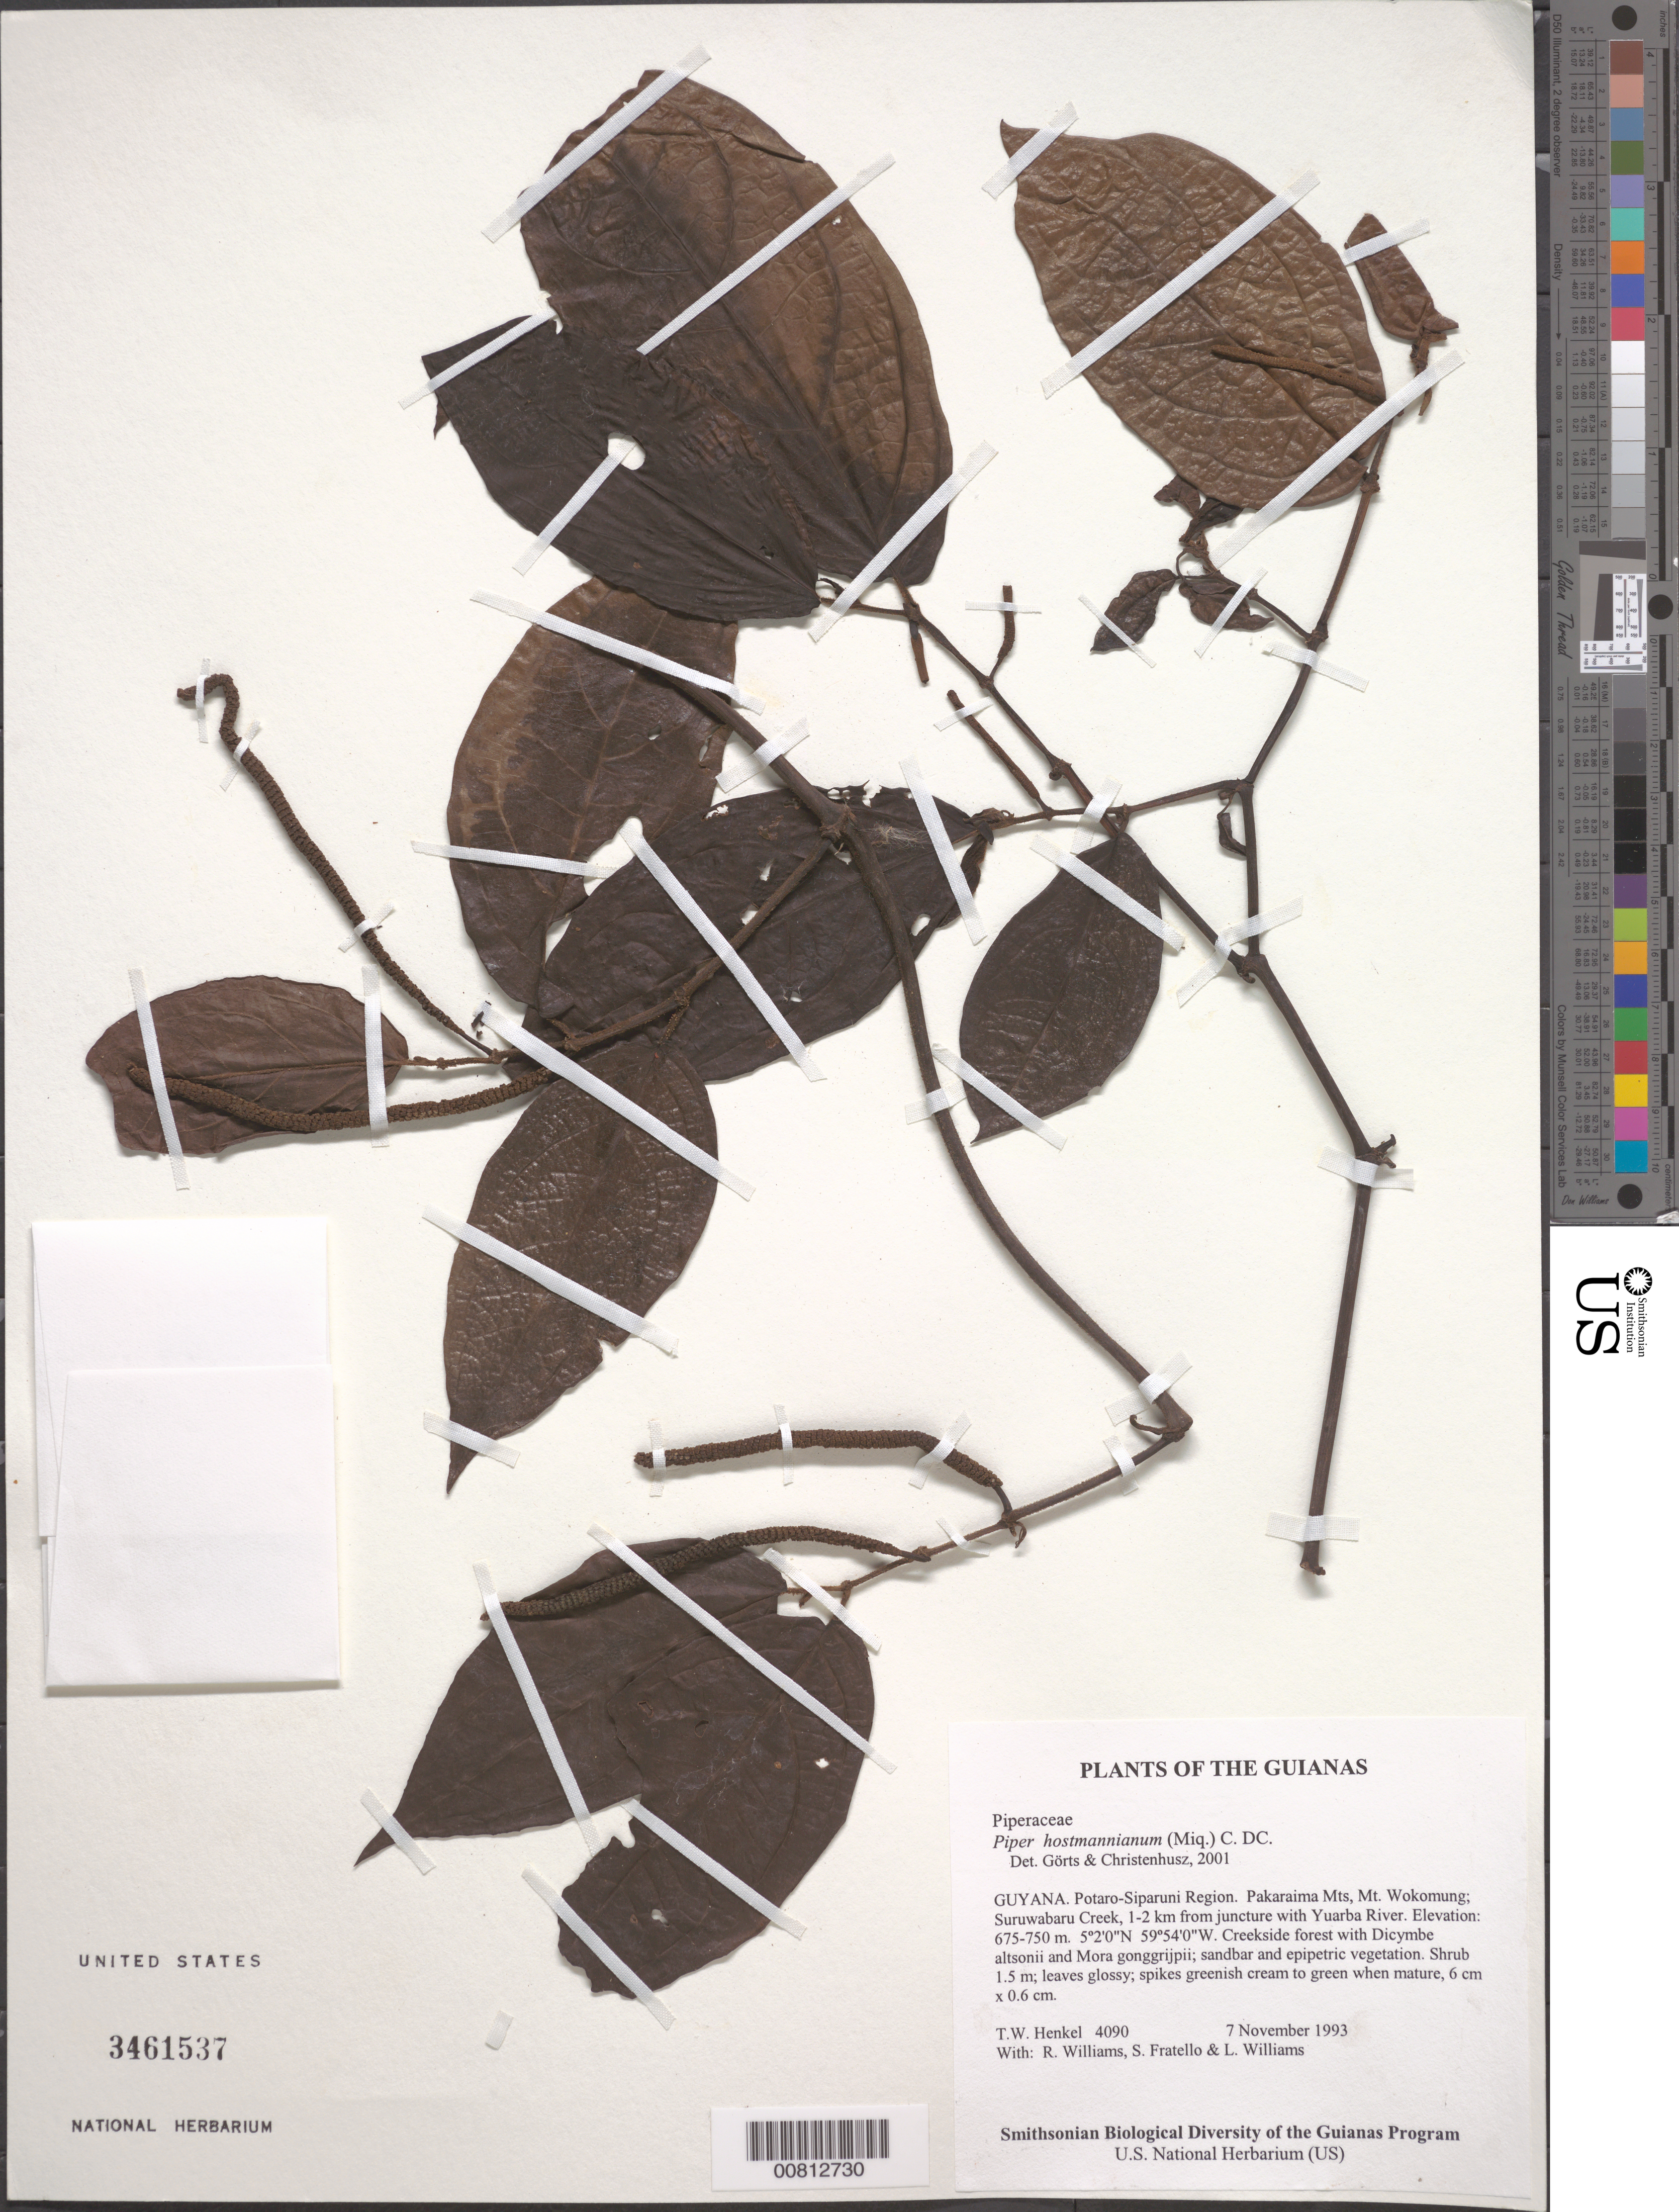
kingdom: Plantae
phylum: Tracheophyta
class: Magnoliopsida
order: Piperales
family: Piperaceae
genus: Piper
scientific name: Piper hostmannianum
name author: (Miq.) C. DC.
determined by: Görts-van Rijn, A. R.; Christenhusz, M. J.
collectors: T. Henkel, R. Williams, S. Fratello & L. Williams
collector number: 4090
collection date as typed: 7 November 1993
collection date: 1993-11-07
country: Guyana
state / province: Potaro-Siparuni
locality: Pakaraima Mts, Mt. Wokomung; Suruwabaru Creek, 1-2 km from juncture with Yuarba River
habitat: Creekside forest with Dicymbe altsonii and Mora gonggrijpii; sandbar and epipetric vegetation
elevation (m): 675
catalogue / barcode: US 3461537